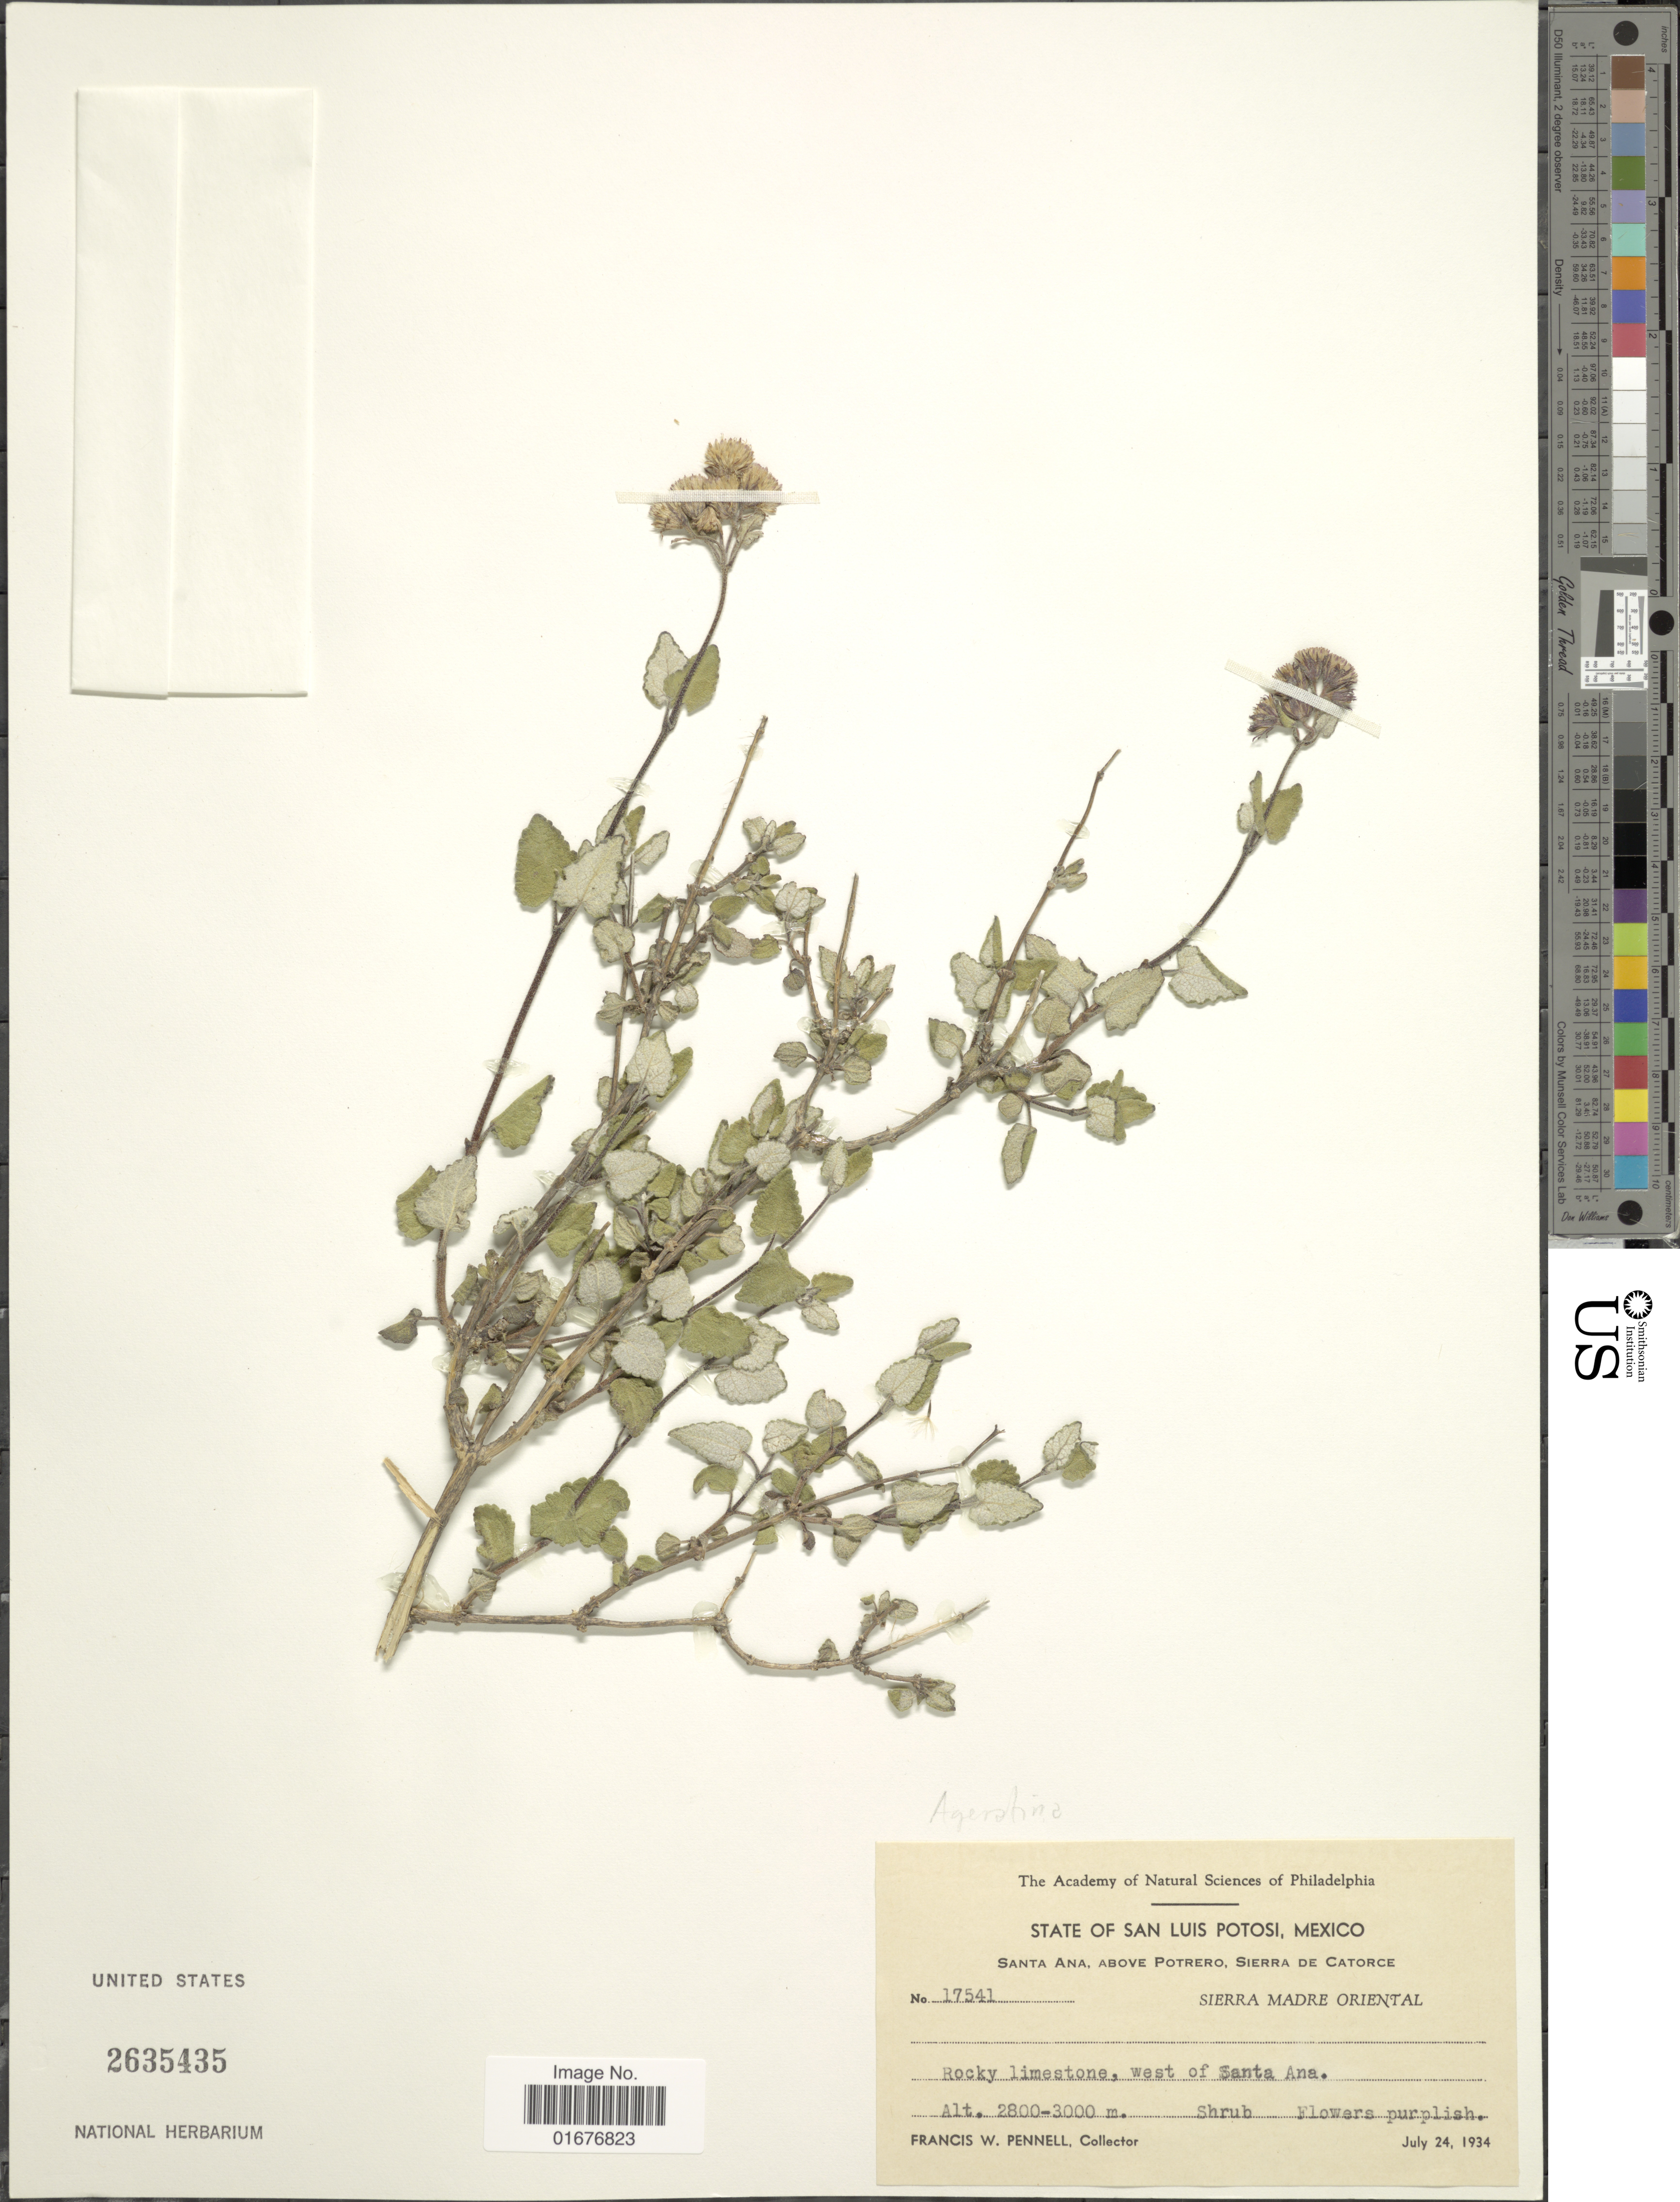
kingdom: Plantae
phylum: Tracheophyta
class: Magnoliopsida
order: Asterales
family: Asteraceae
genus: Ageratina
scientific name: Ageratina scorodonioides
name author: (A. Gray) R.M. King & H. Rob.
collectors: F. W. Pennell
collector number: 17541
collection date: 1934-07-24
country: Mexico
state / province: San Luis Potosí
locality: Santa Ana, above Potrero, Sierra De Catorce, Sierra Madre Oriental, rocky limestone, West of Santa Ana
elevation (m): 2800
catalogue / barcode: US 2635435